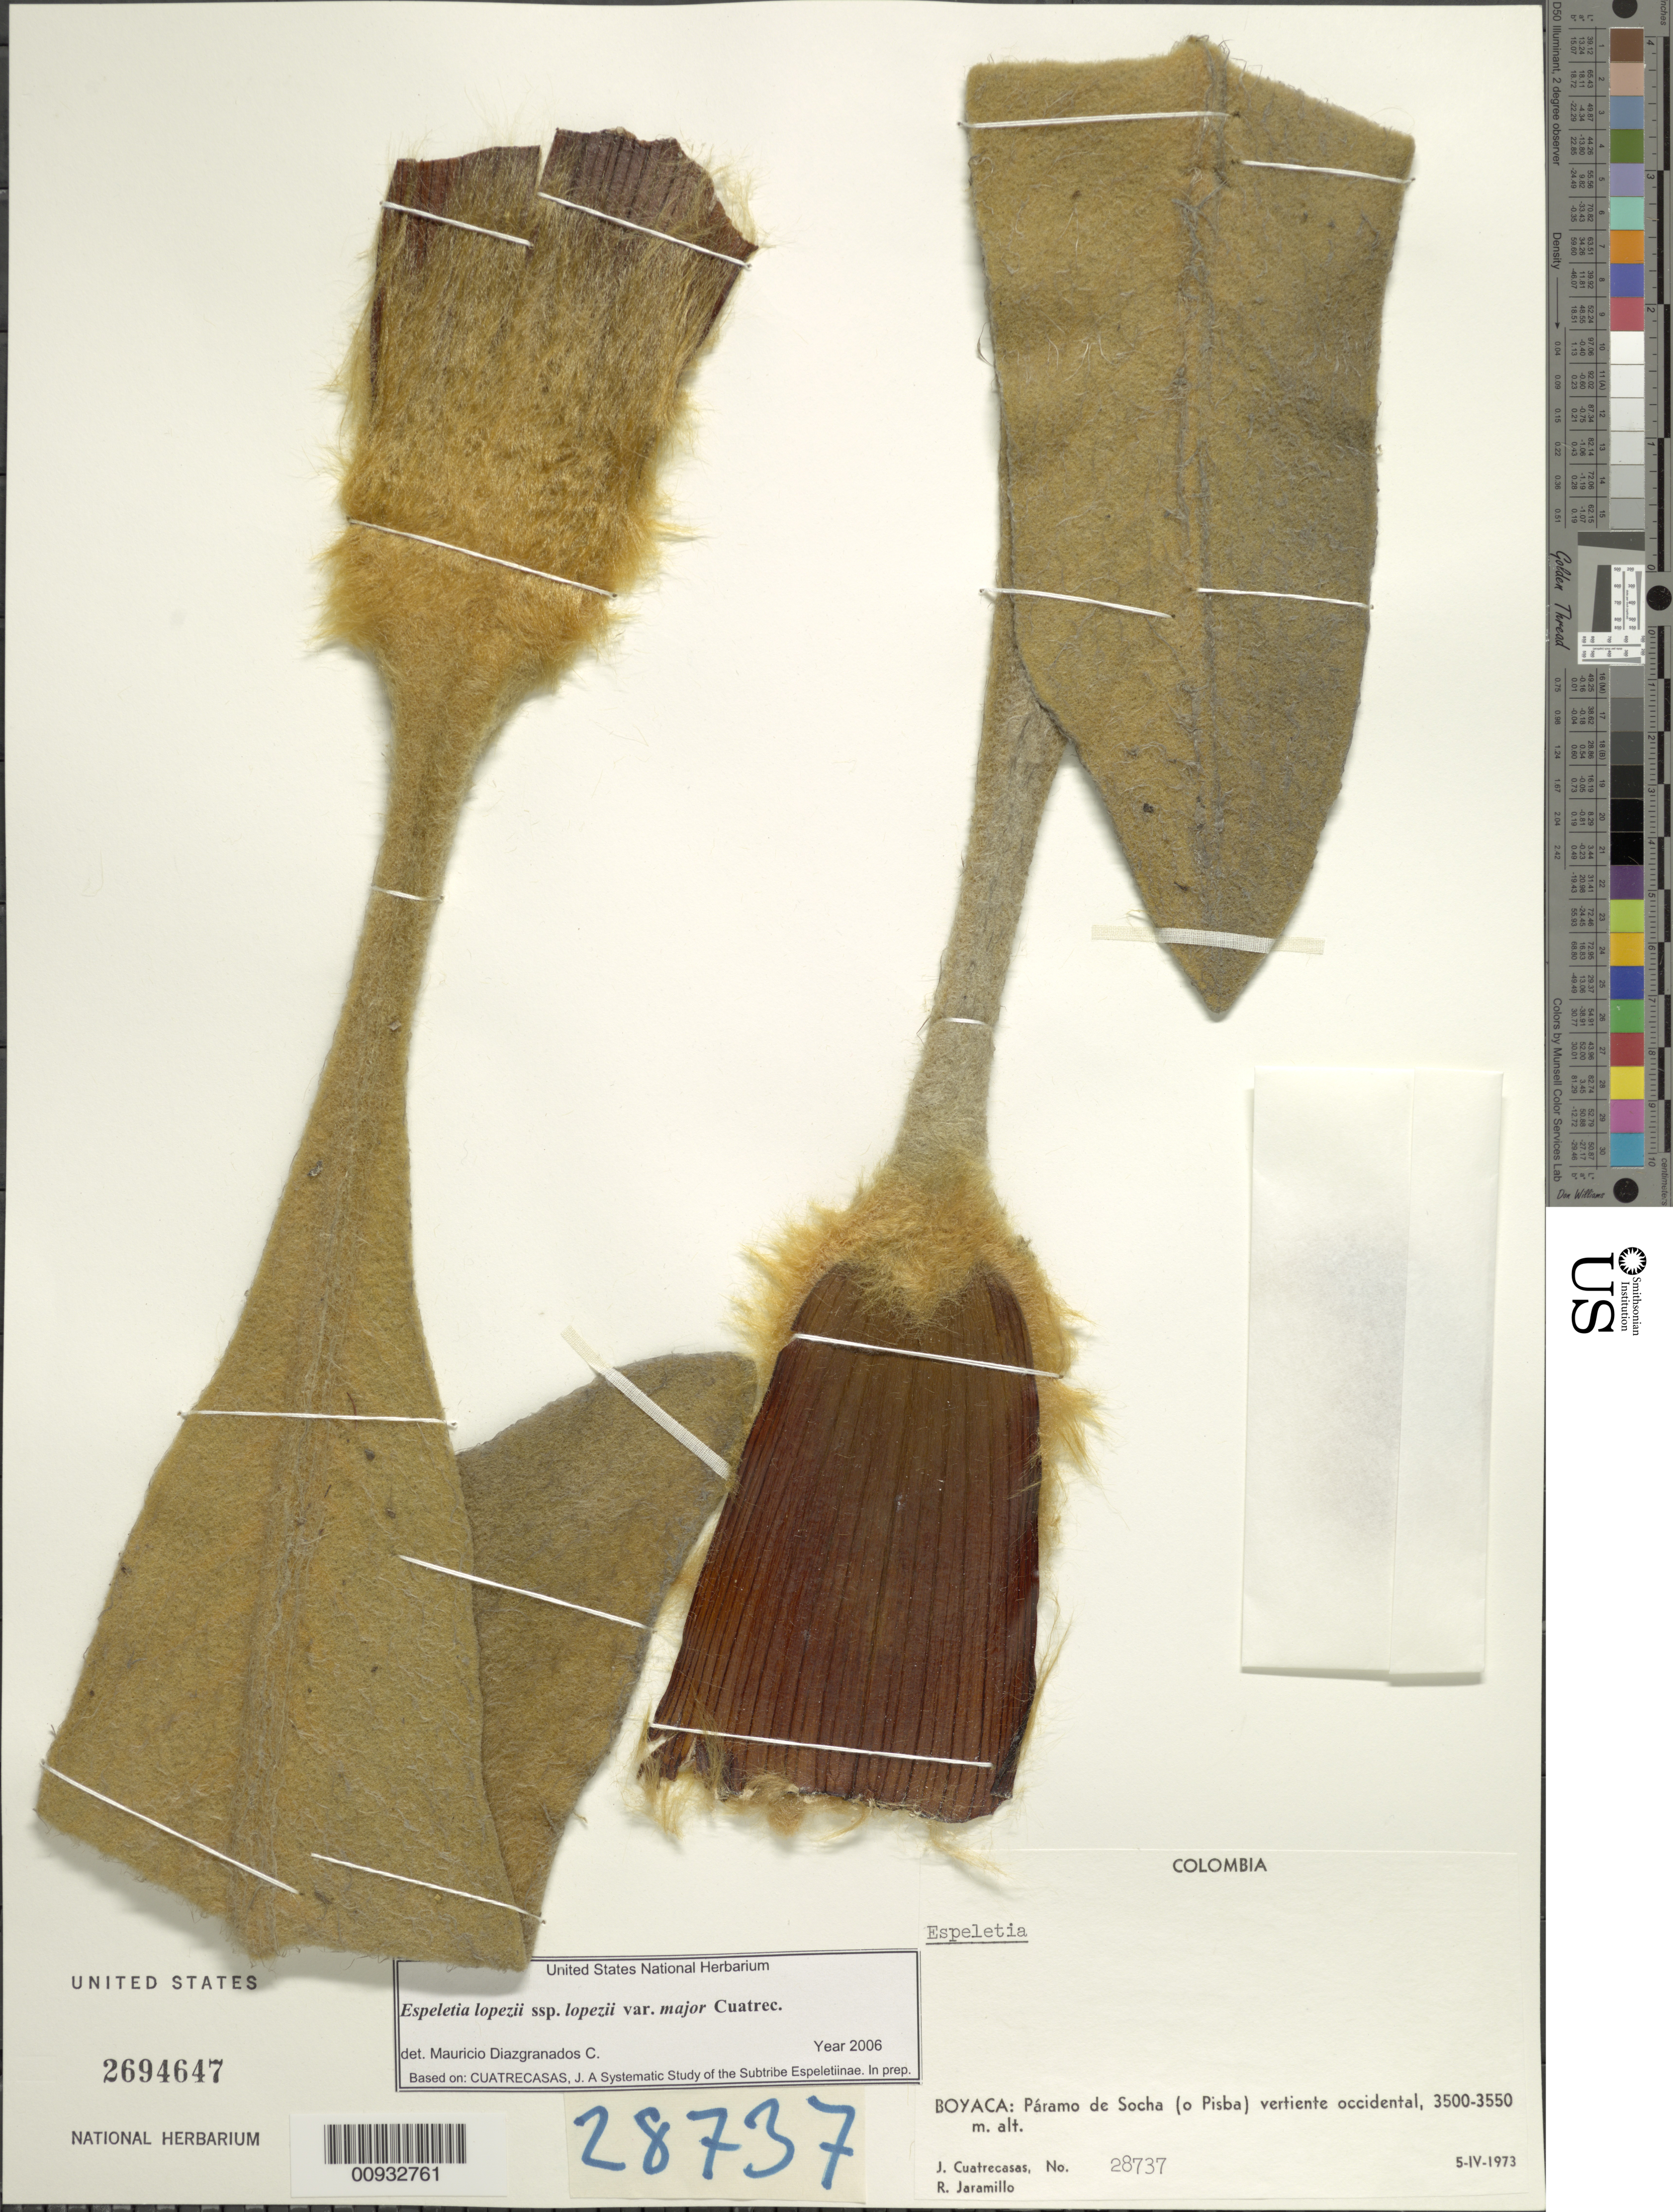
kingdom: Plantae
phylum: Tracheophyta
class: Magnoliopsida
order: Asterales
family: Asteraceae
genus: Espeletia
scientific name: Espeletia lopezii var. major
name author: Cuatrec.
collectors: J. Cuatrecasas & R. Jaramillo M.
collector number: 28737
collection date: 1973-04-05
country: Colombia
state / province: Boyacá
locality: Paramo de Socha (o Pisba) vertiente occidental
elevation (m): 3500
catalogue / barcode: US 2694647